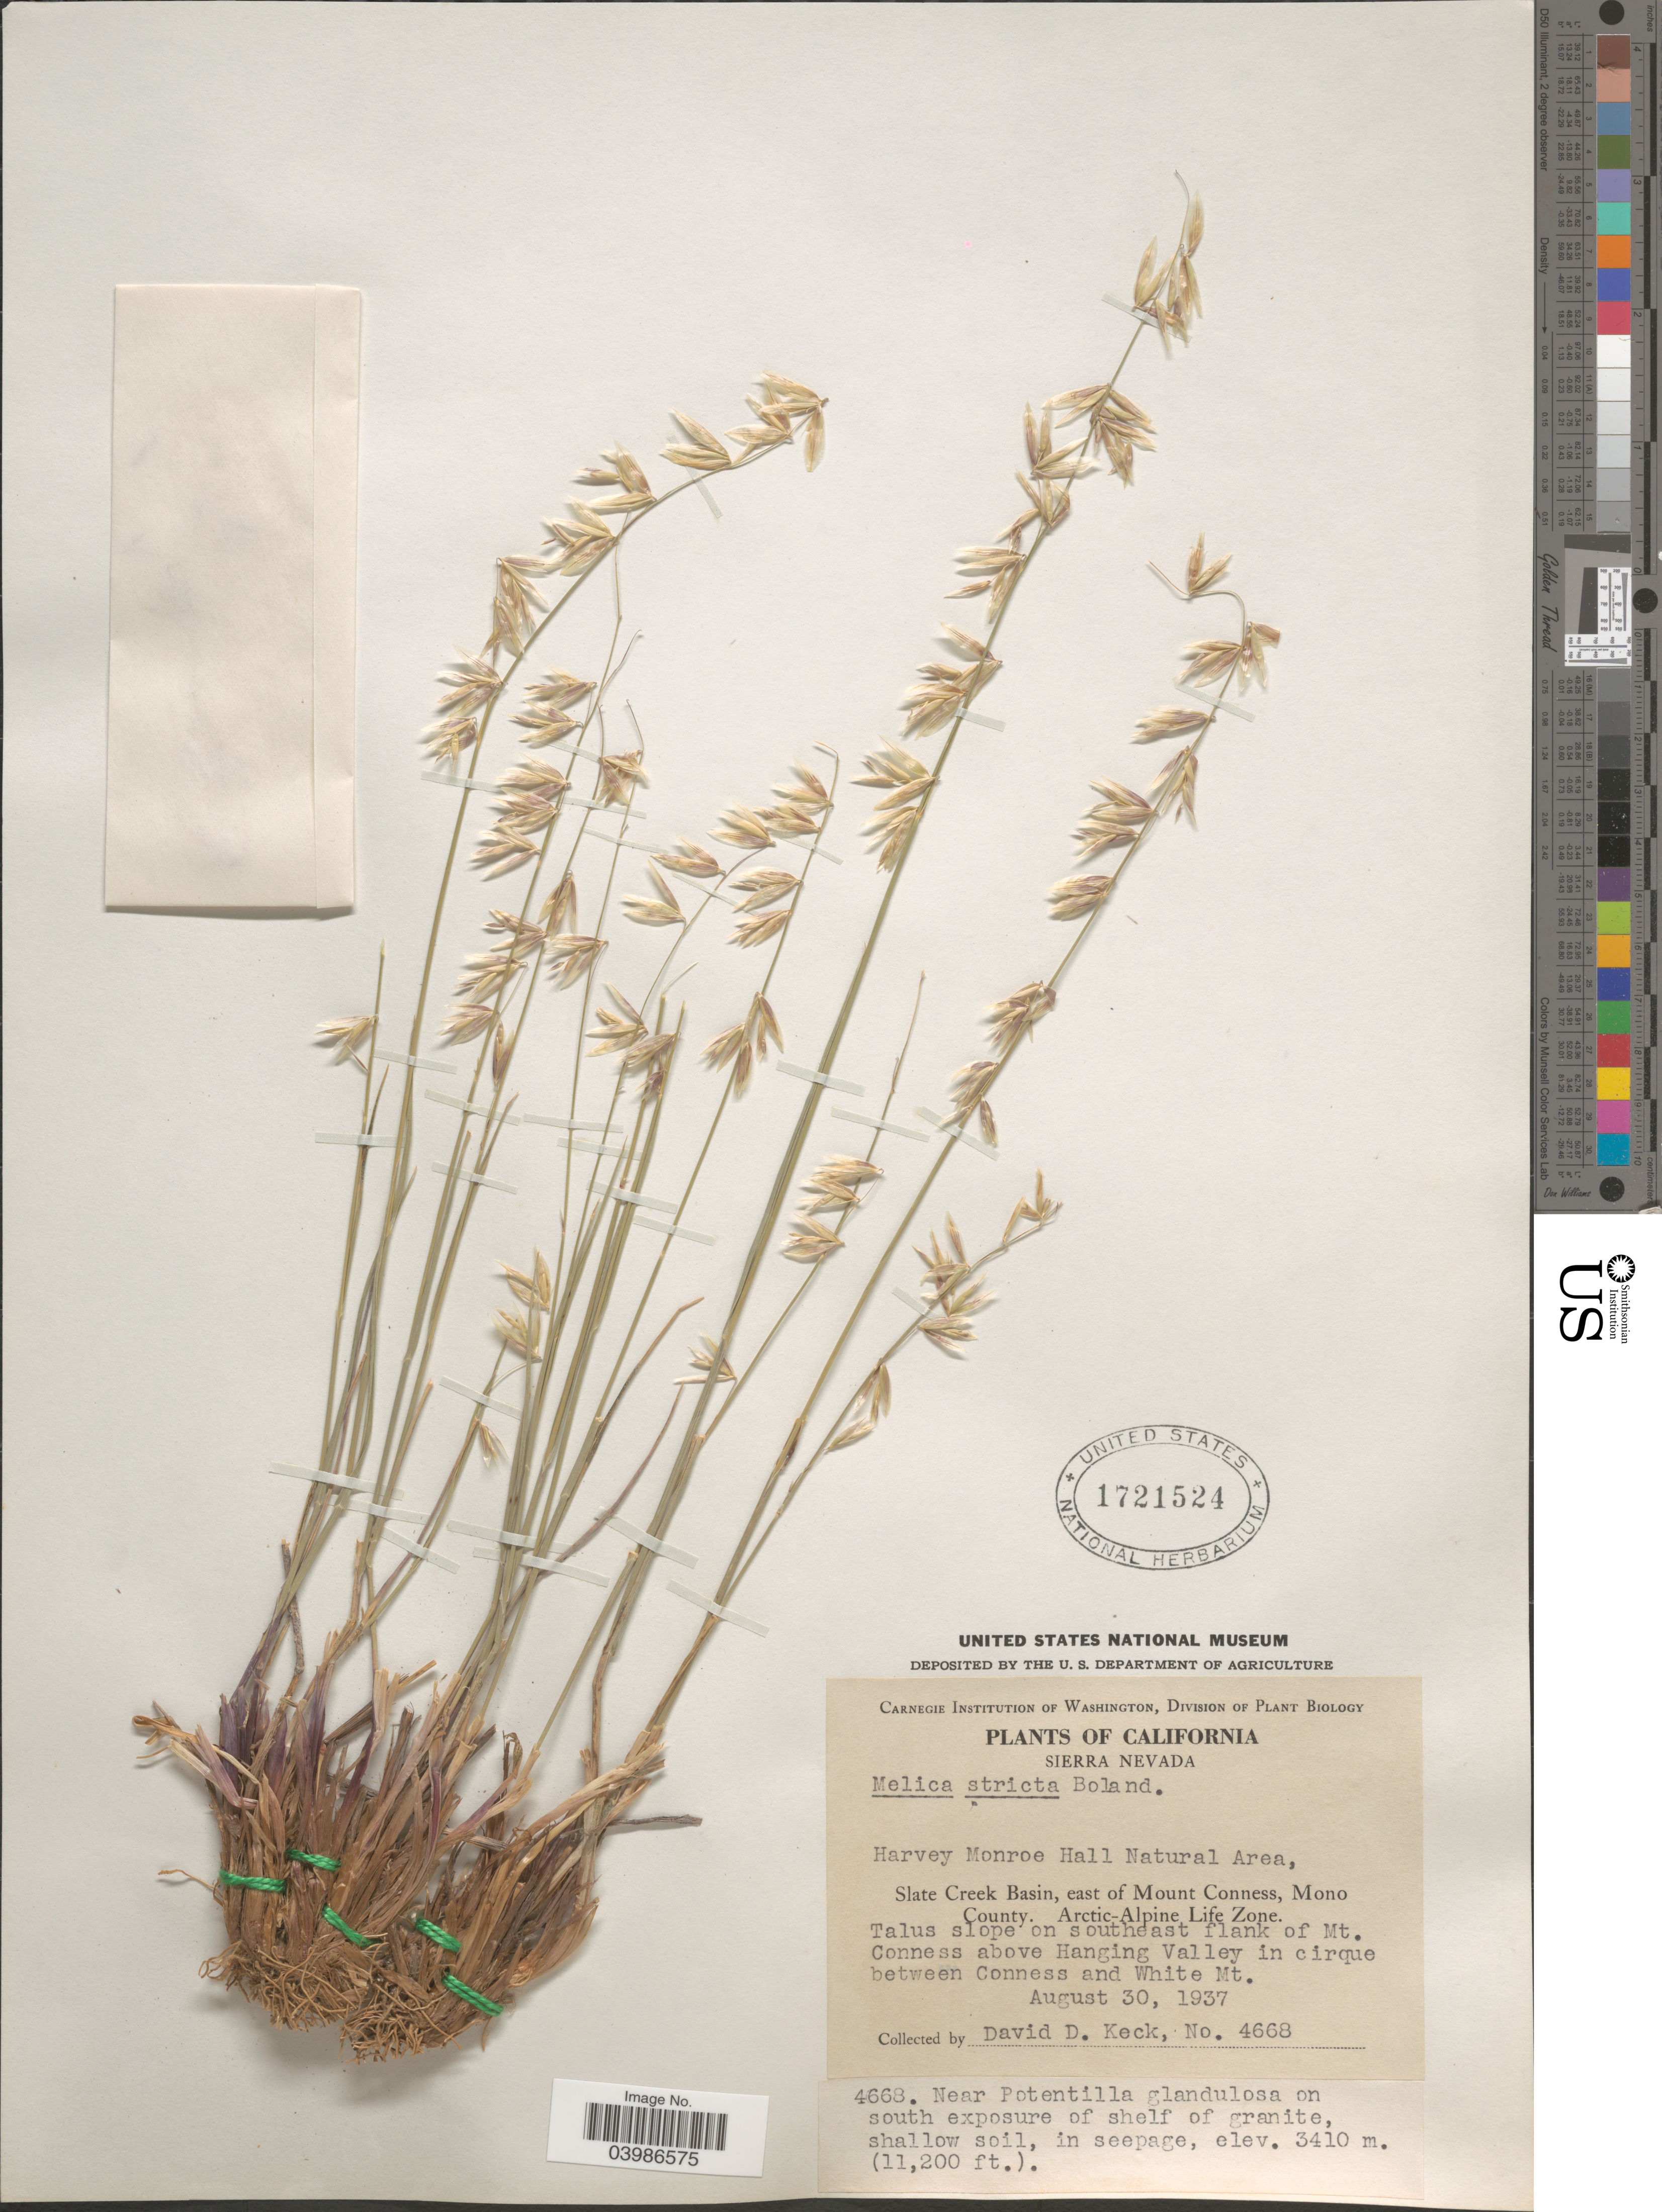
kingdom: Plantae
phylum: Tracheophyta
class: Liliopsida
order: Poales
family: Poaceae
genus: Melica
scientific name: Melica stricta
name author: Bol.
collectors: D. D. Keck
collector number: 4668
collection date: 1937-08-30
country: United States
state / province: California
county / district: Mono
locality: Sierra Nevada. Harvey Monroe Hall Natural Area, Slate Creek Basin, east of Mount Conness, Mono County. Arctic-Alpine Life Zone. Talus slope on southeast flank of Mt. Conness above Hanging Valley in cirque between Conness and White Mt.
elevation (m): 3410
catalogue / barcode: US 1721524